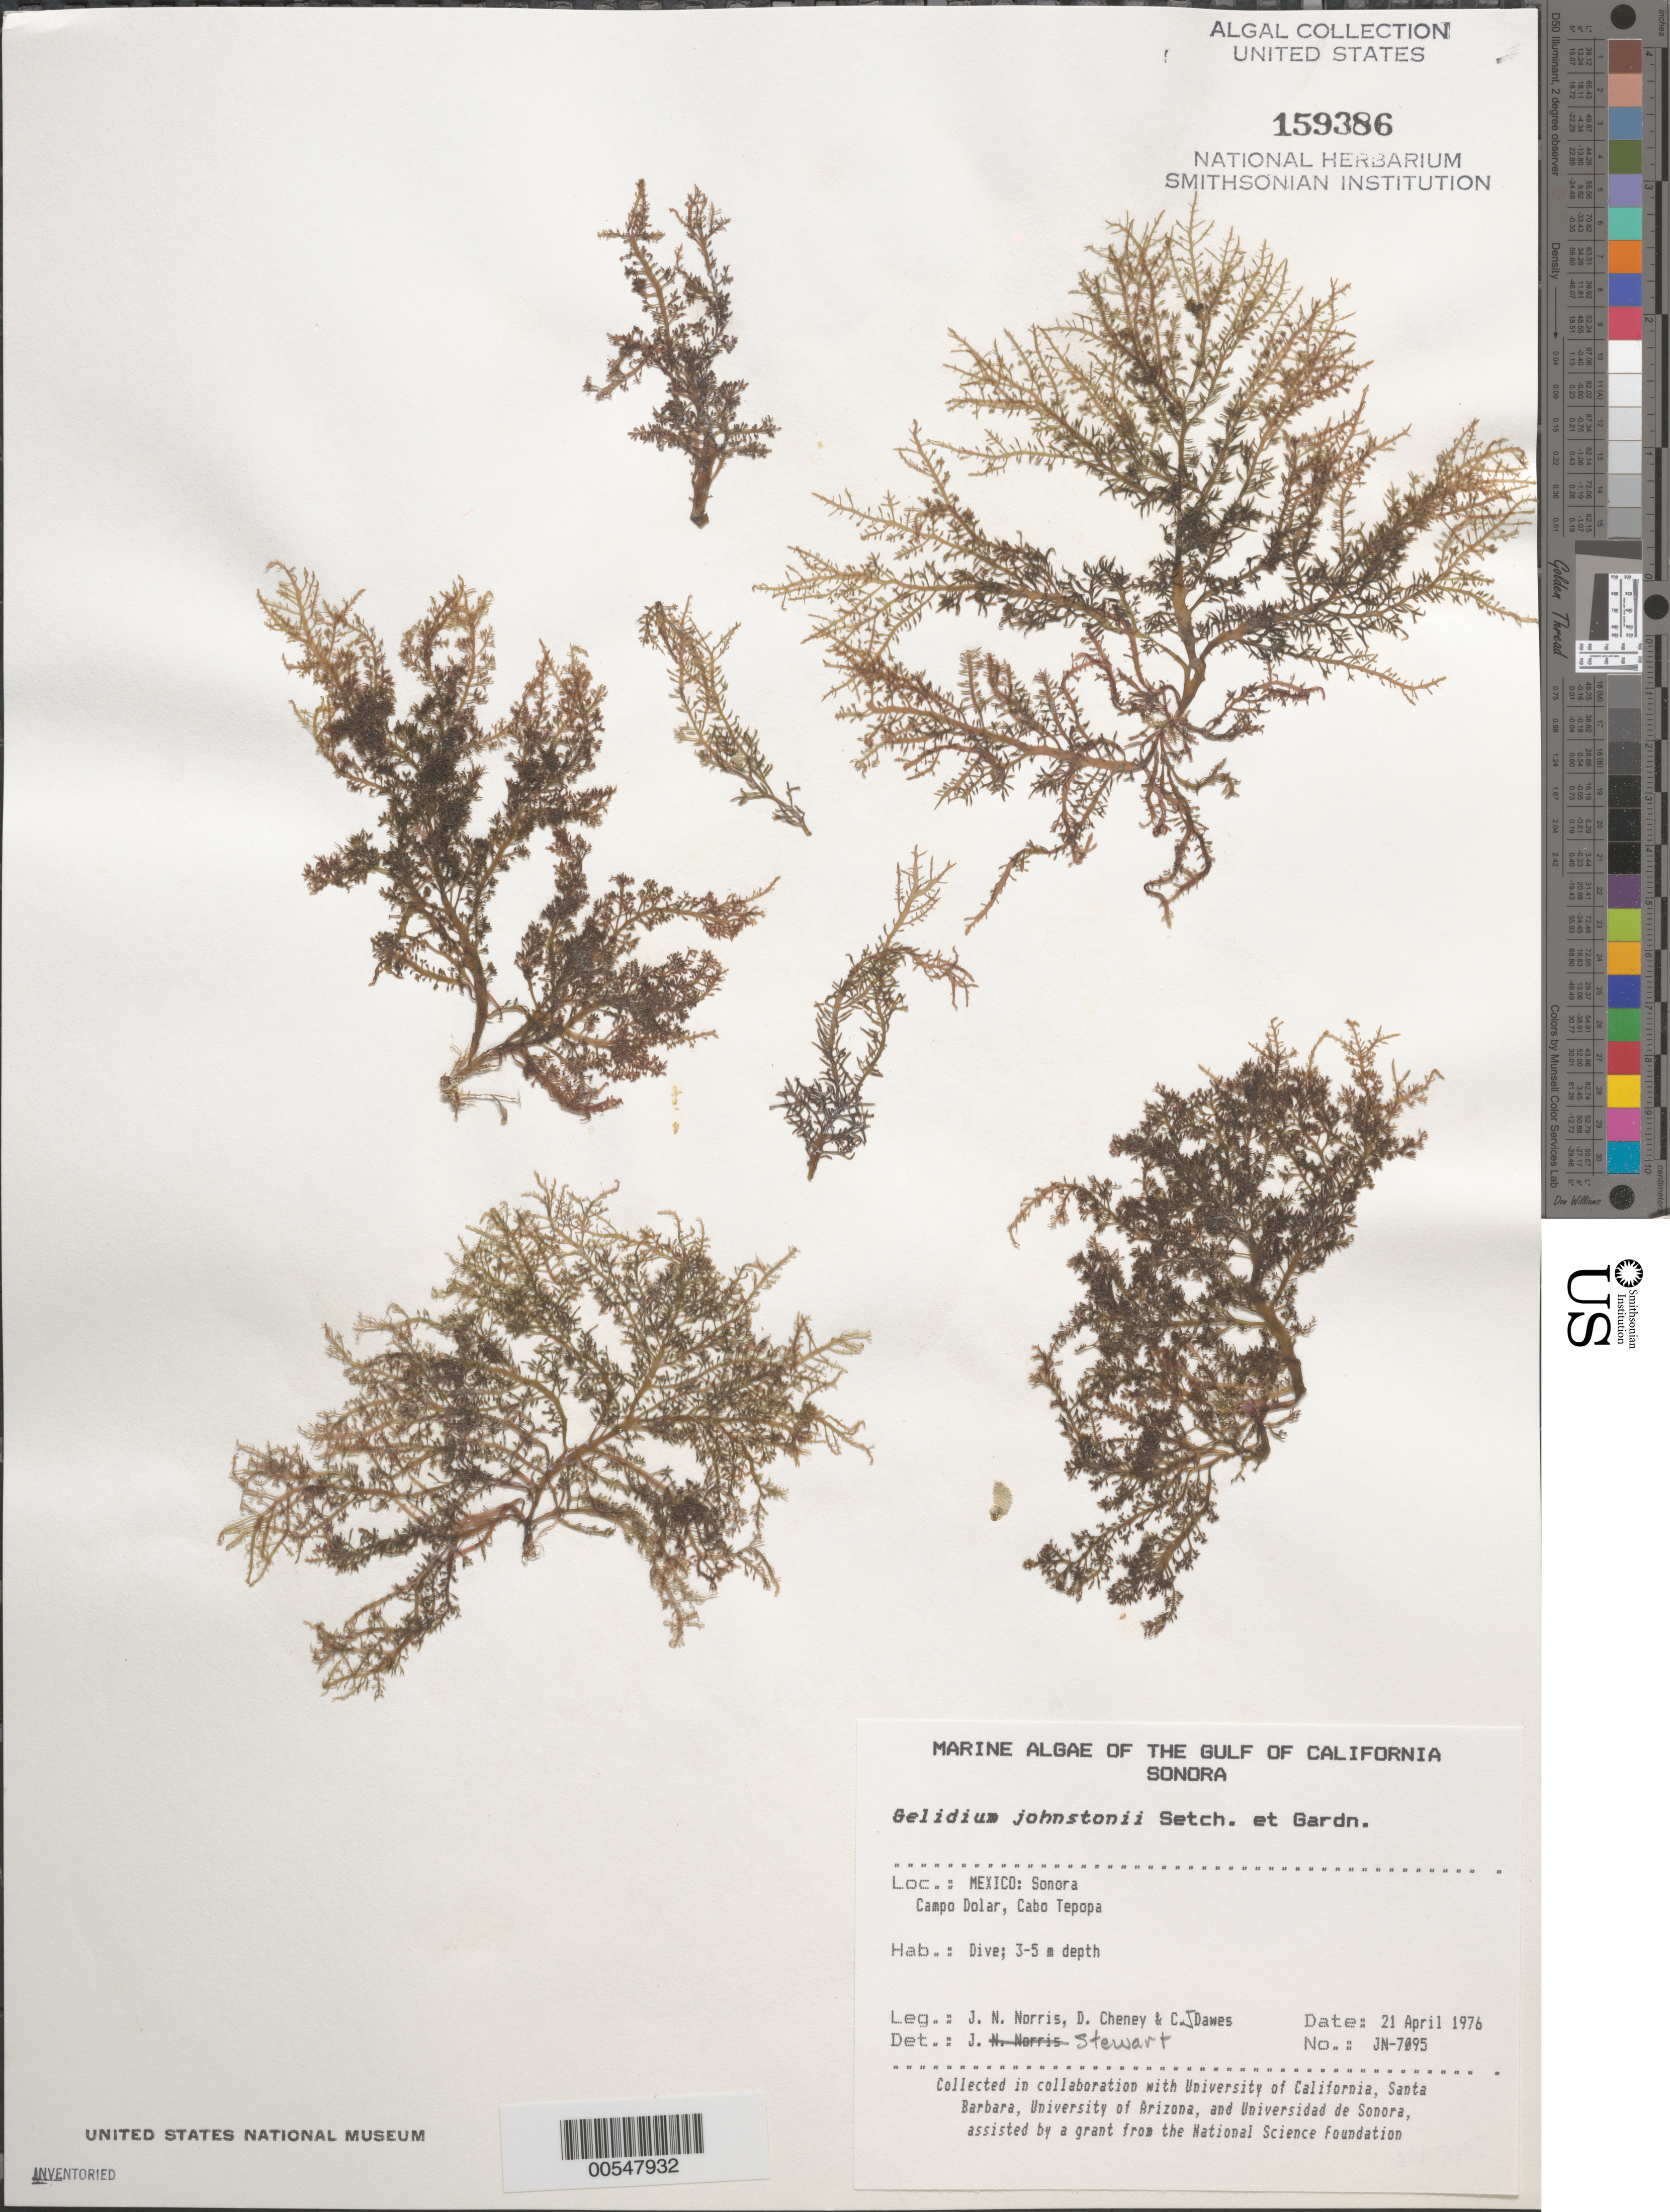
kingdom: Plantae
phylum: Rhodophyta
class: Florideophyceae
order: Gelidiales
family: Gelidiaceae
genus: Gelidium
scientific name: Gelidium johnstonii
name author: Setchell & N.L. Gardner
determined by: Stewart, J.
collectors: J. N. Norris, D. Cheney & C. Dawes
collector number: JN-7095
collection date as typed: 21 Apr 1976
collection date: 1976-04-21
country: Mexico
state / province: Sonora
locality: Campo Dolar, Cabo Tepopa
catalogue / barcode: US 159386